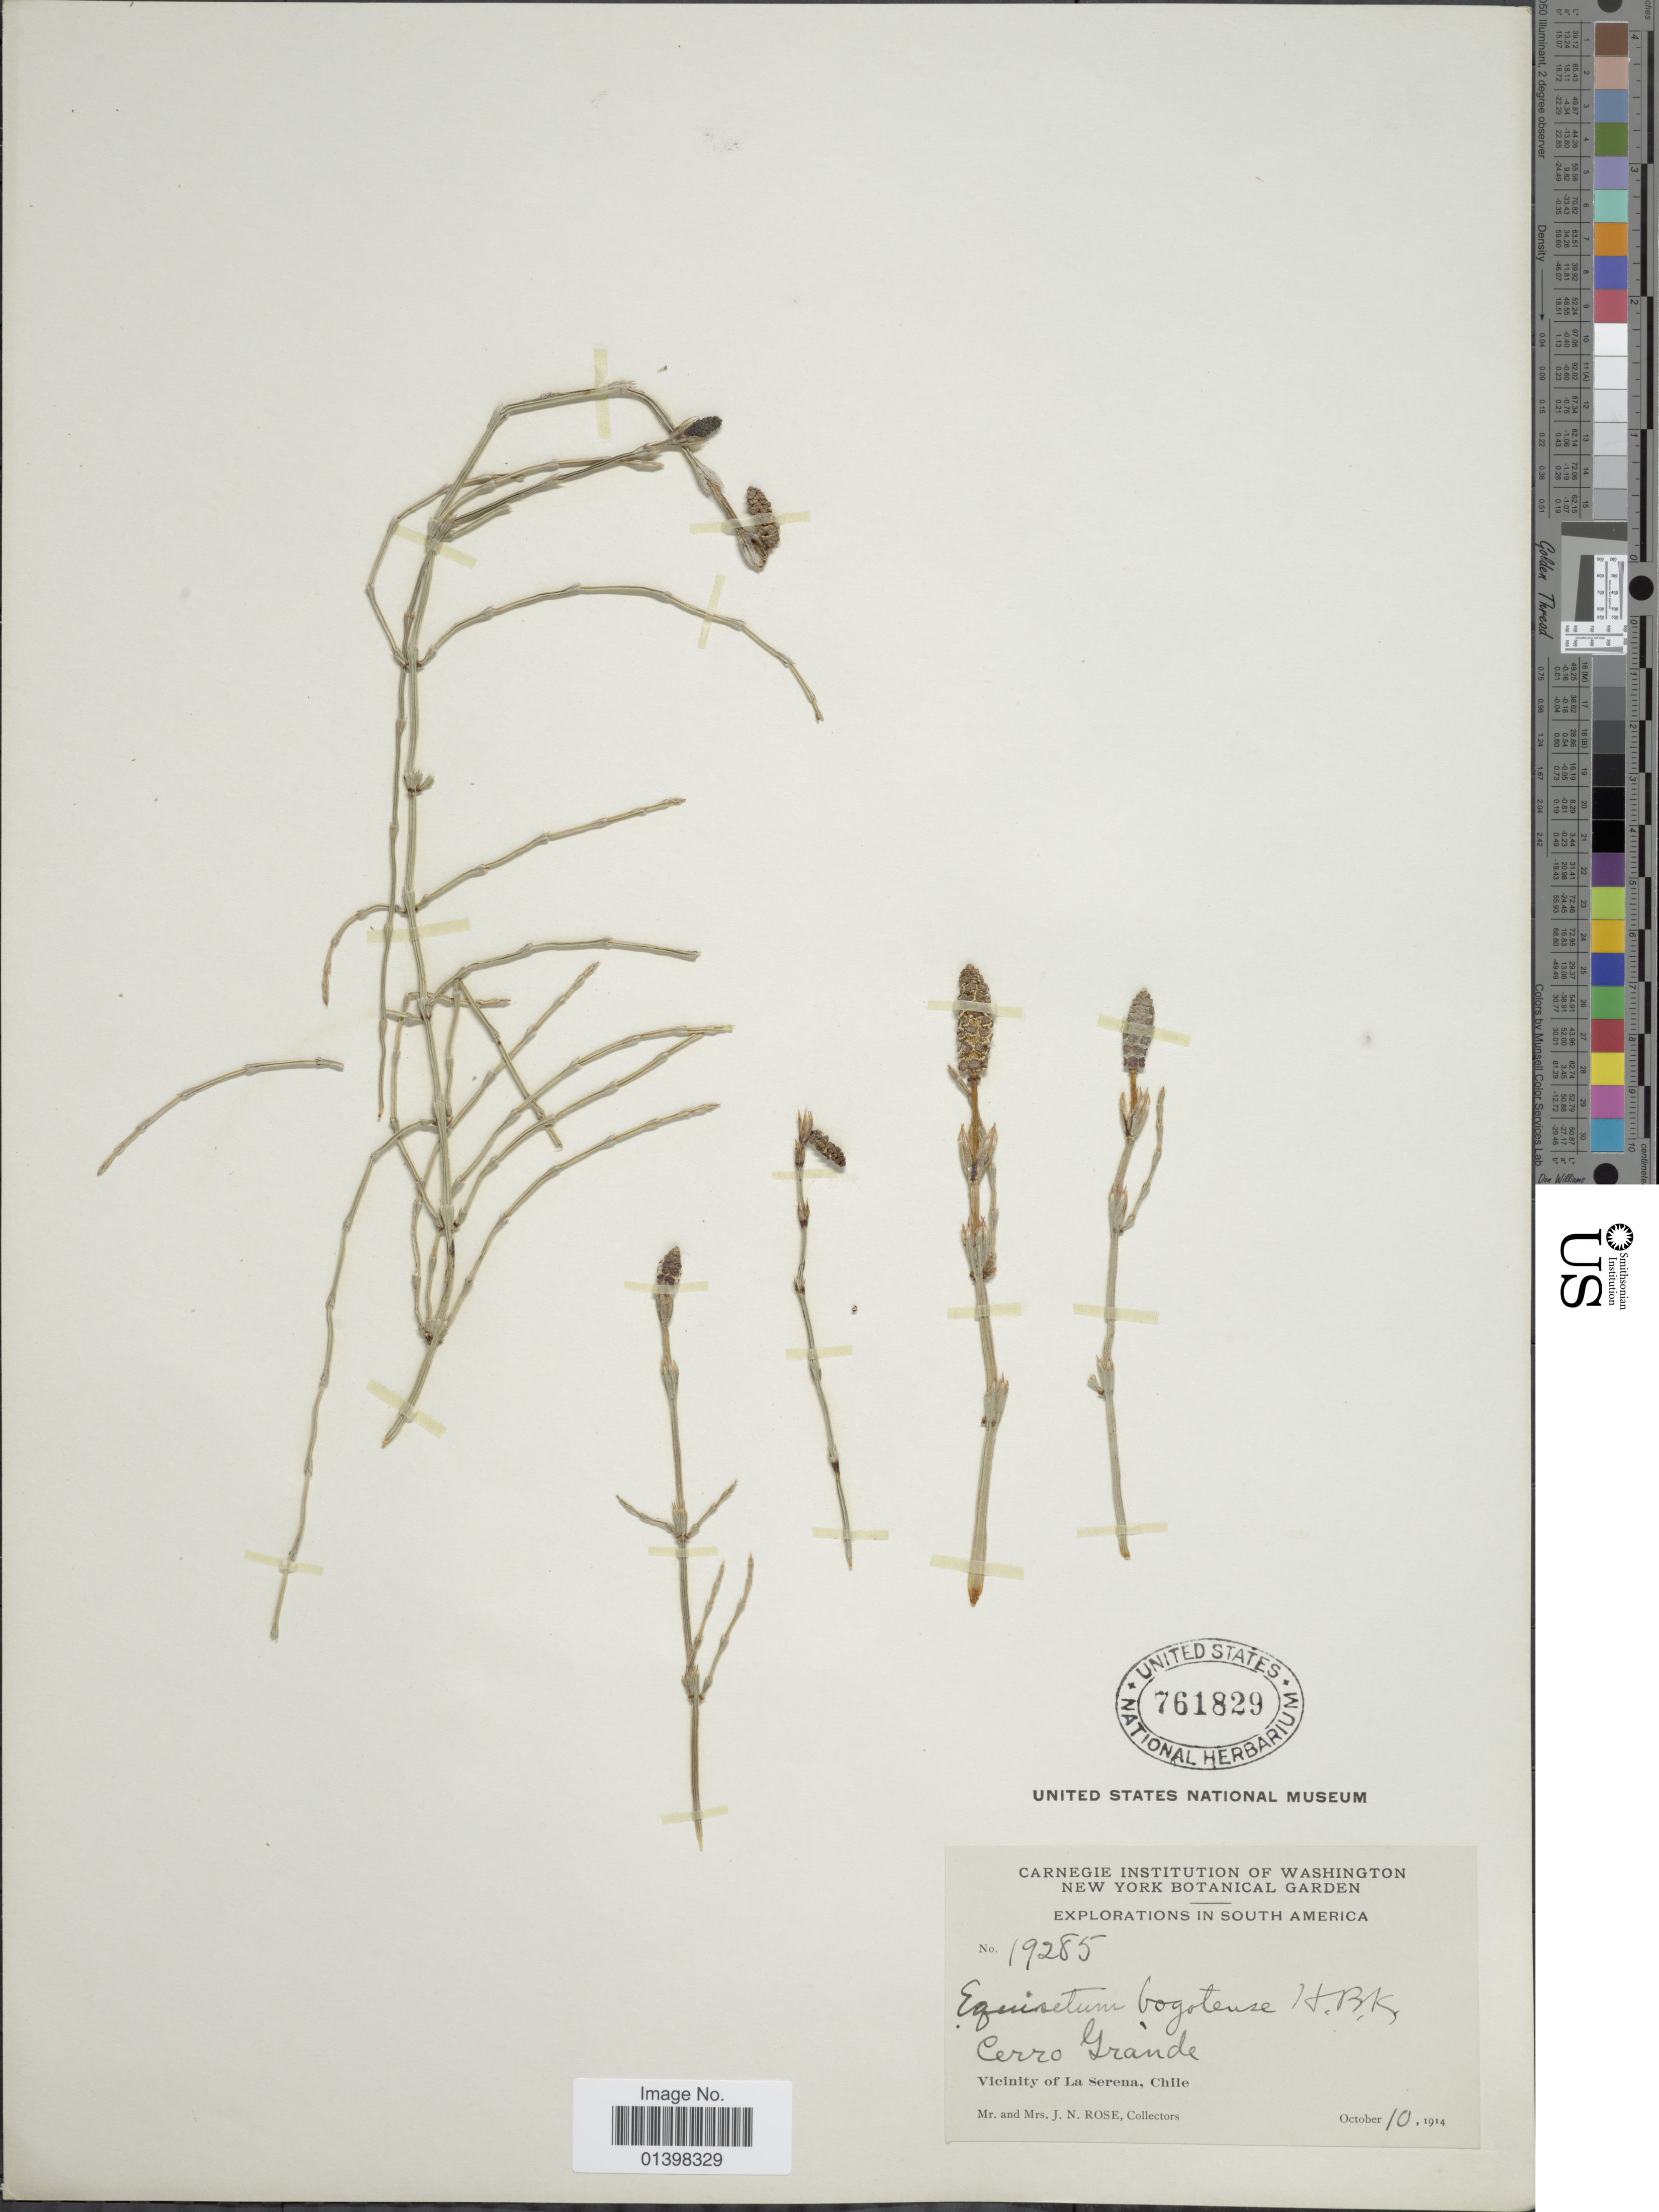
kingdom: Plantae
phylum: Tracheophyta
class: Polypodiopsida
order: Equisetales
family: Equisetaceae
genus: Equisetum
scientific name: Equisetum bogotense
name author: Kunth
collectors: J. N. Rose & L. B. Rose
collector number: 19285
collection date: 1914-10-10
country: Chile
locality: Cerro Grande, Vicinity of La Serena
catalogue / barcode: US 761829